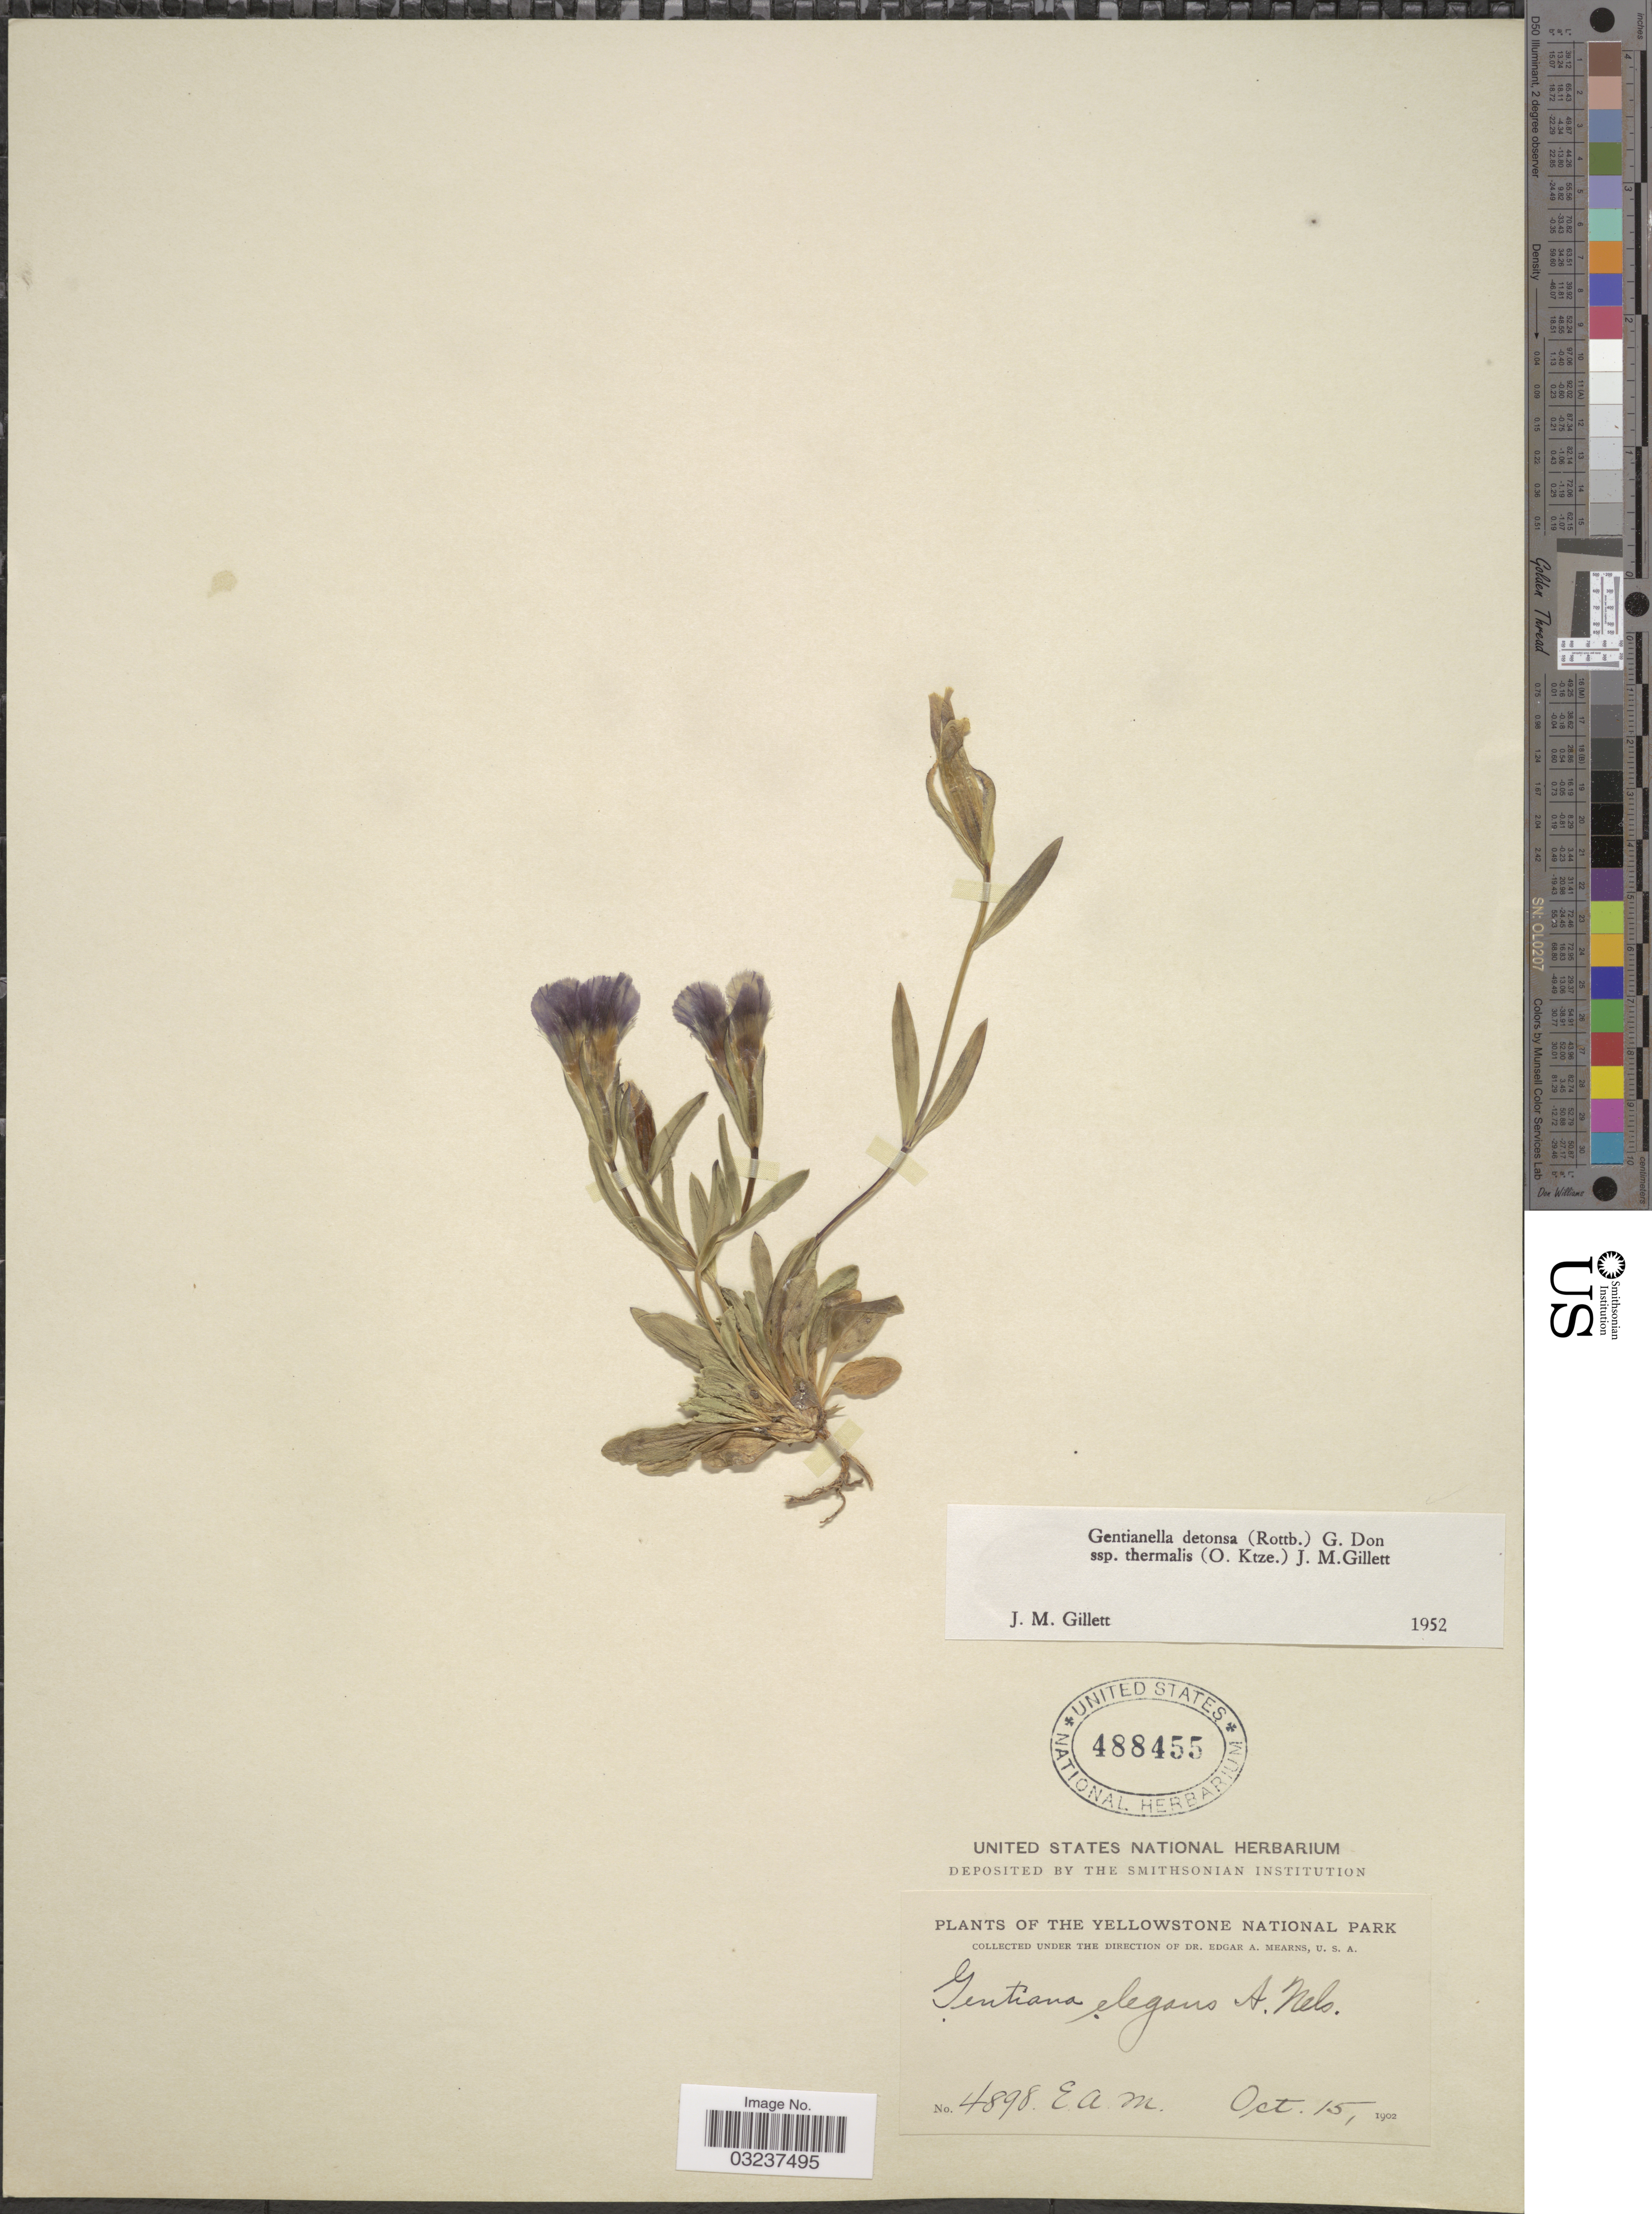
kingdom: Plantae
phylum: Tracheophyta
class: Magnoliopsida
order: Gentianales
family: Gentianaceae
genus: Gentianella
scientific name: Gentianella detonsa subsp. elegans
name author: (A. Gray) J.M. Gillett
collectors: E. A. Mearns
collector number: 4898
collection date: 1902-10-15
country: United States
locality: The Yellowstone National Park.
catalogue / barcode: US 488455